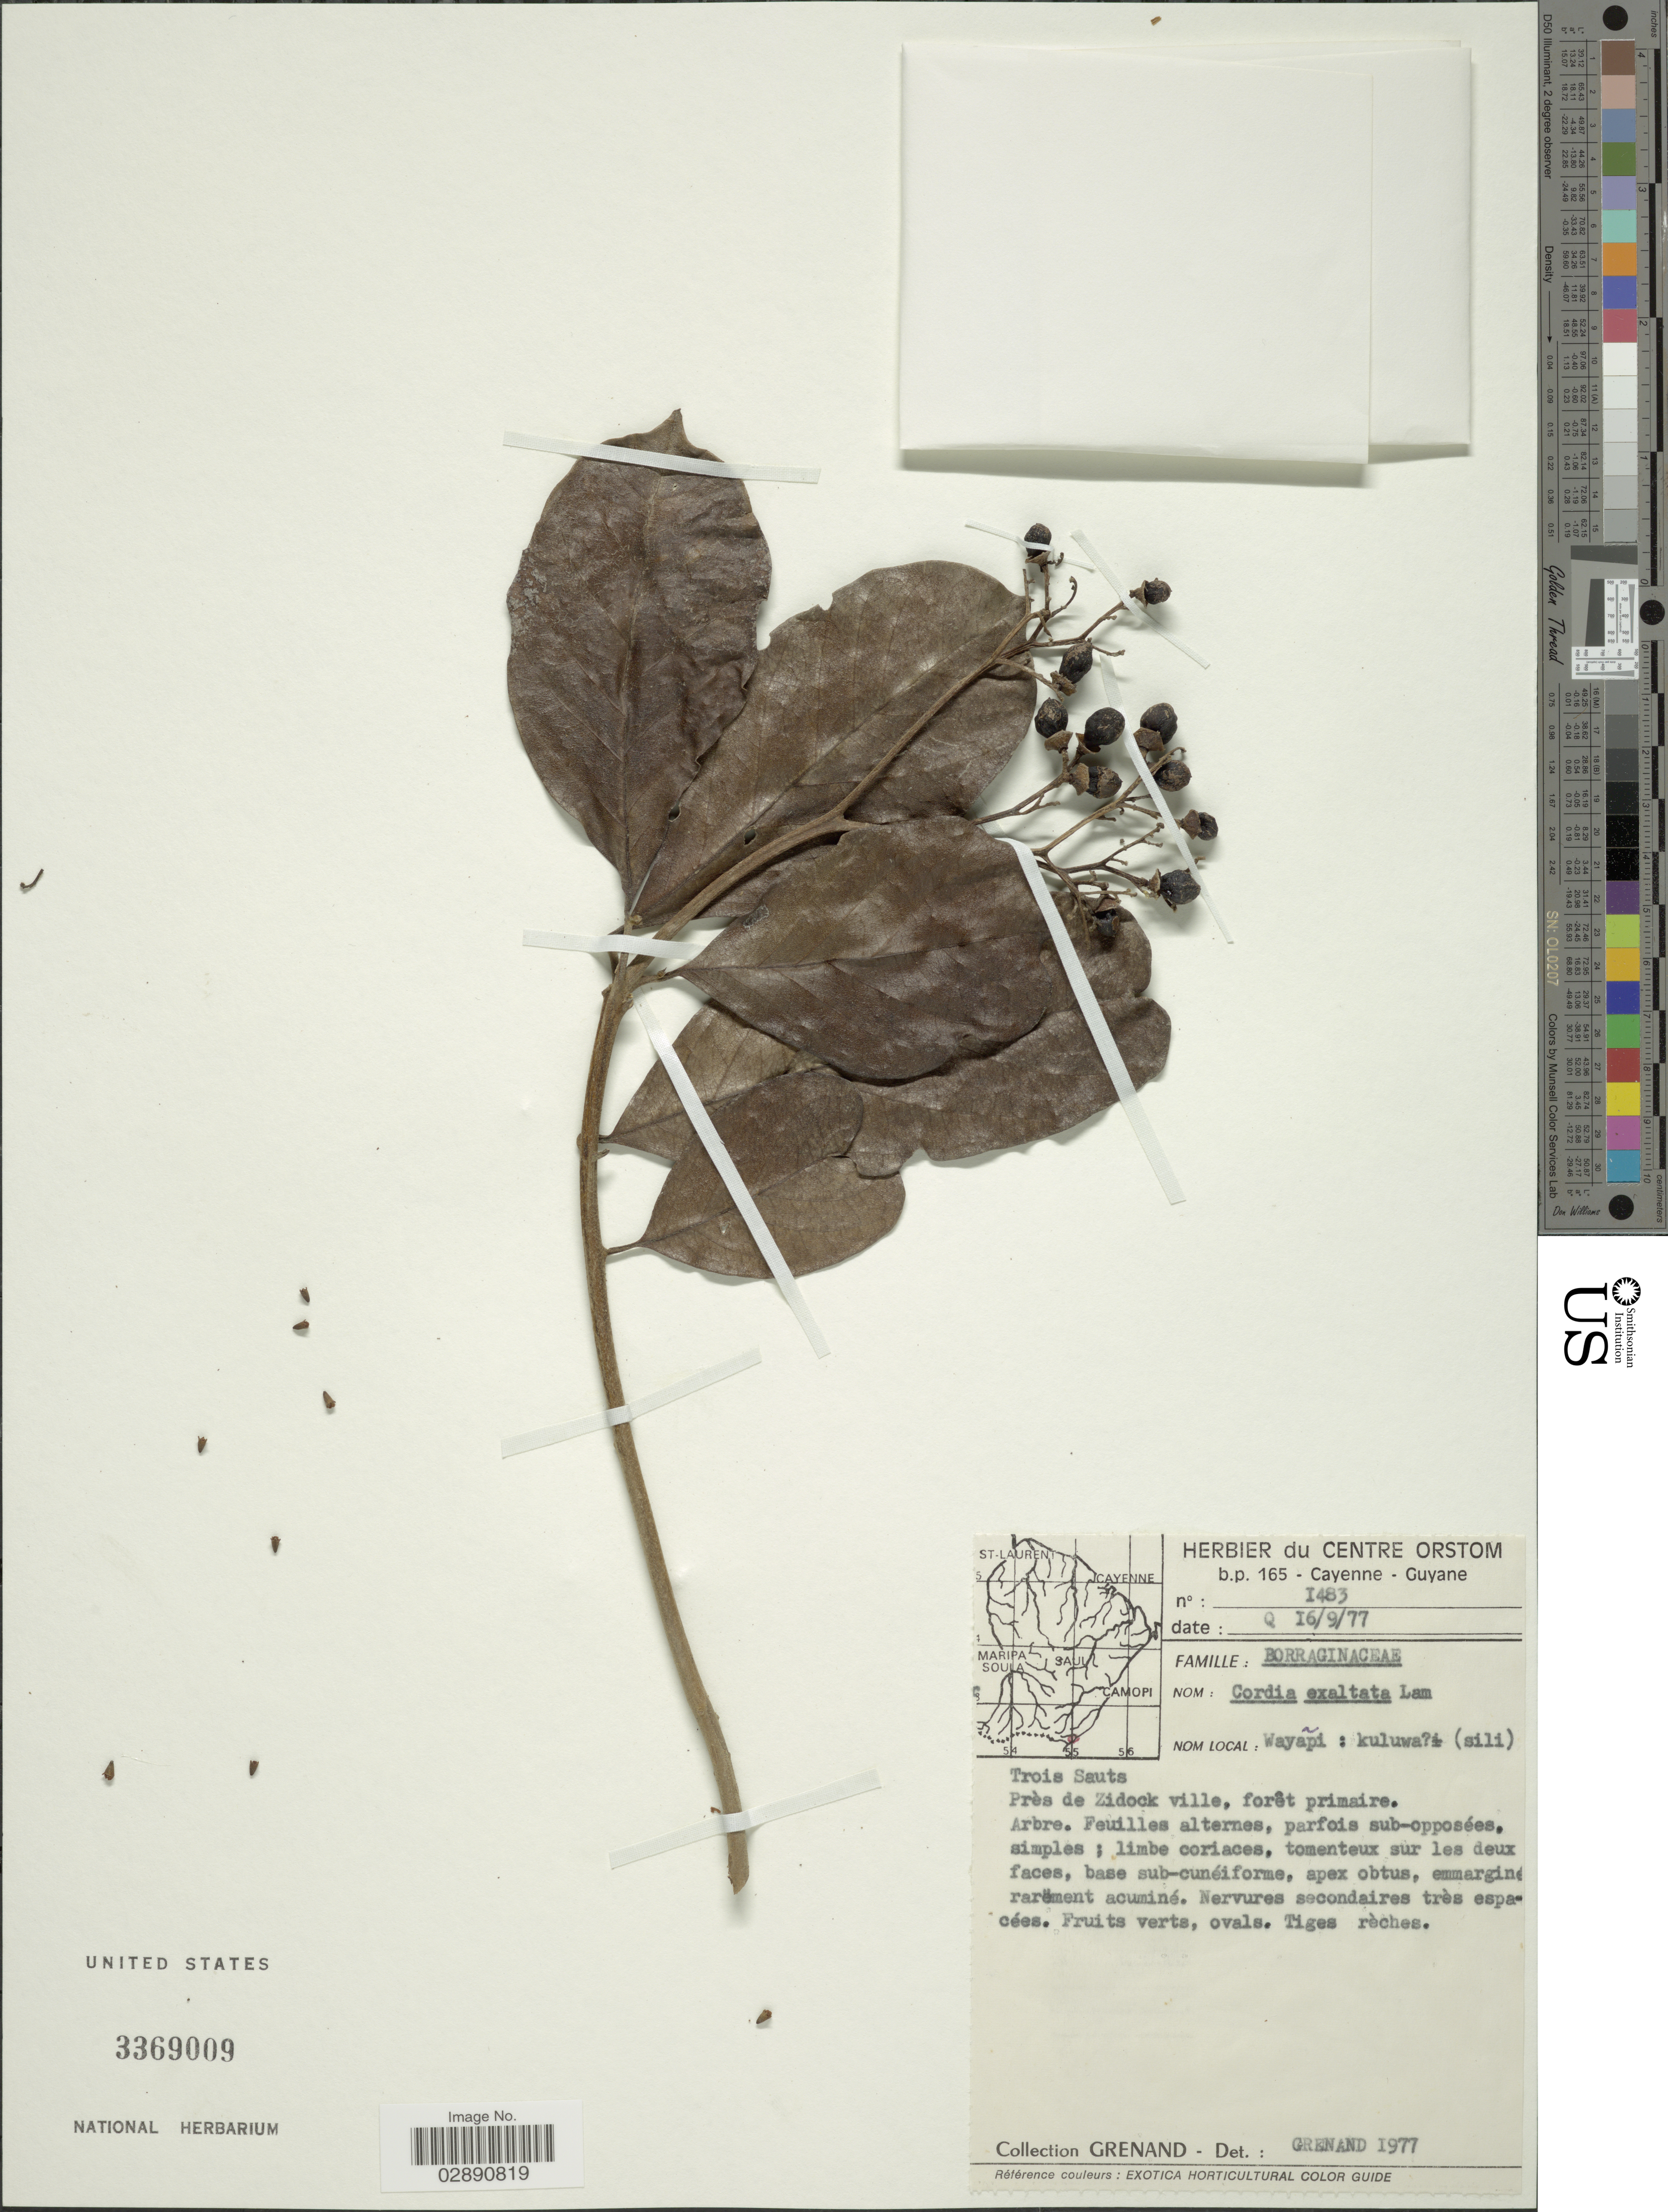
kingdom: Plantae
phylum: Tracheophyta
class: Magnoliopsida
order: Boraginales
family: Cordiaceae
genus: Cordia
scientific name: Cordia exaltata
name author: Lam.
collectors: -. Grenand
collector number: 1483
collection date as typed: Transcribed d/m/y: 16/9/77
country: French Guiana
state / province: Cayenne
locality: Trois Sauts. Près de Zidock ville.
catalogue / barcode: US 3369009